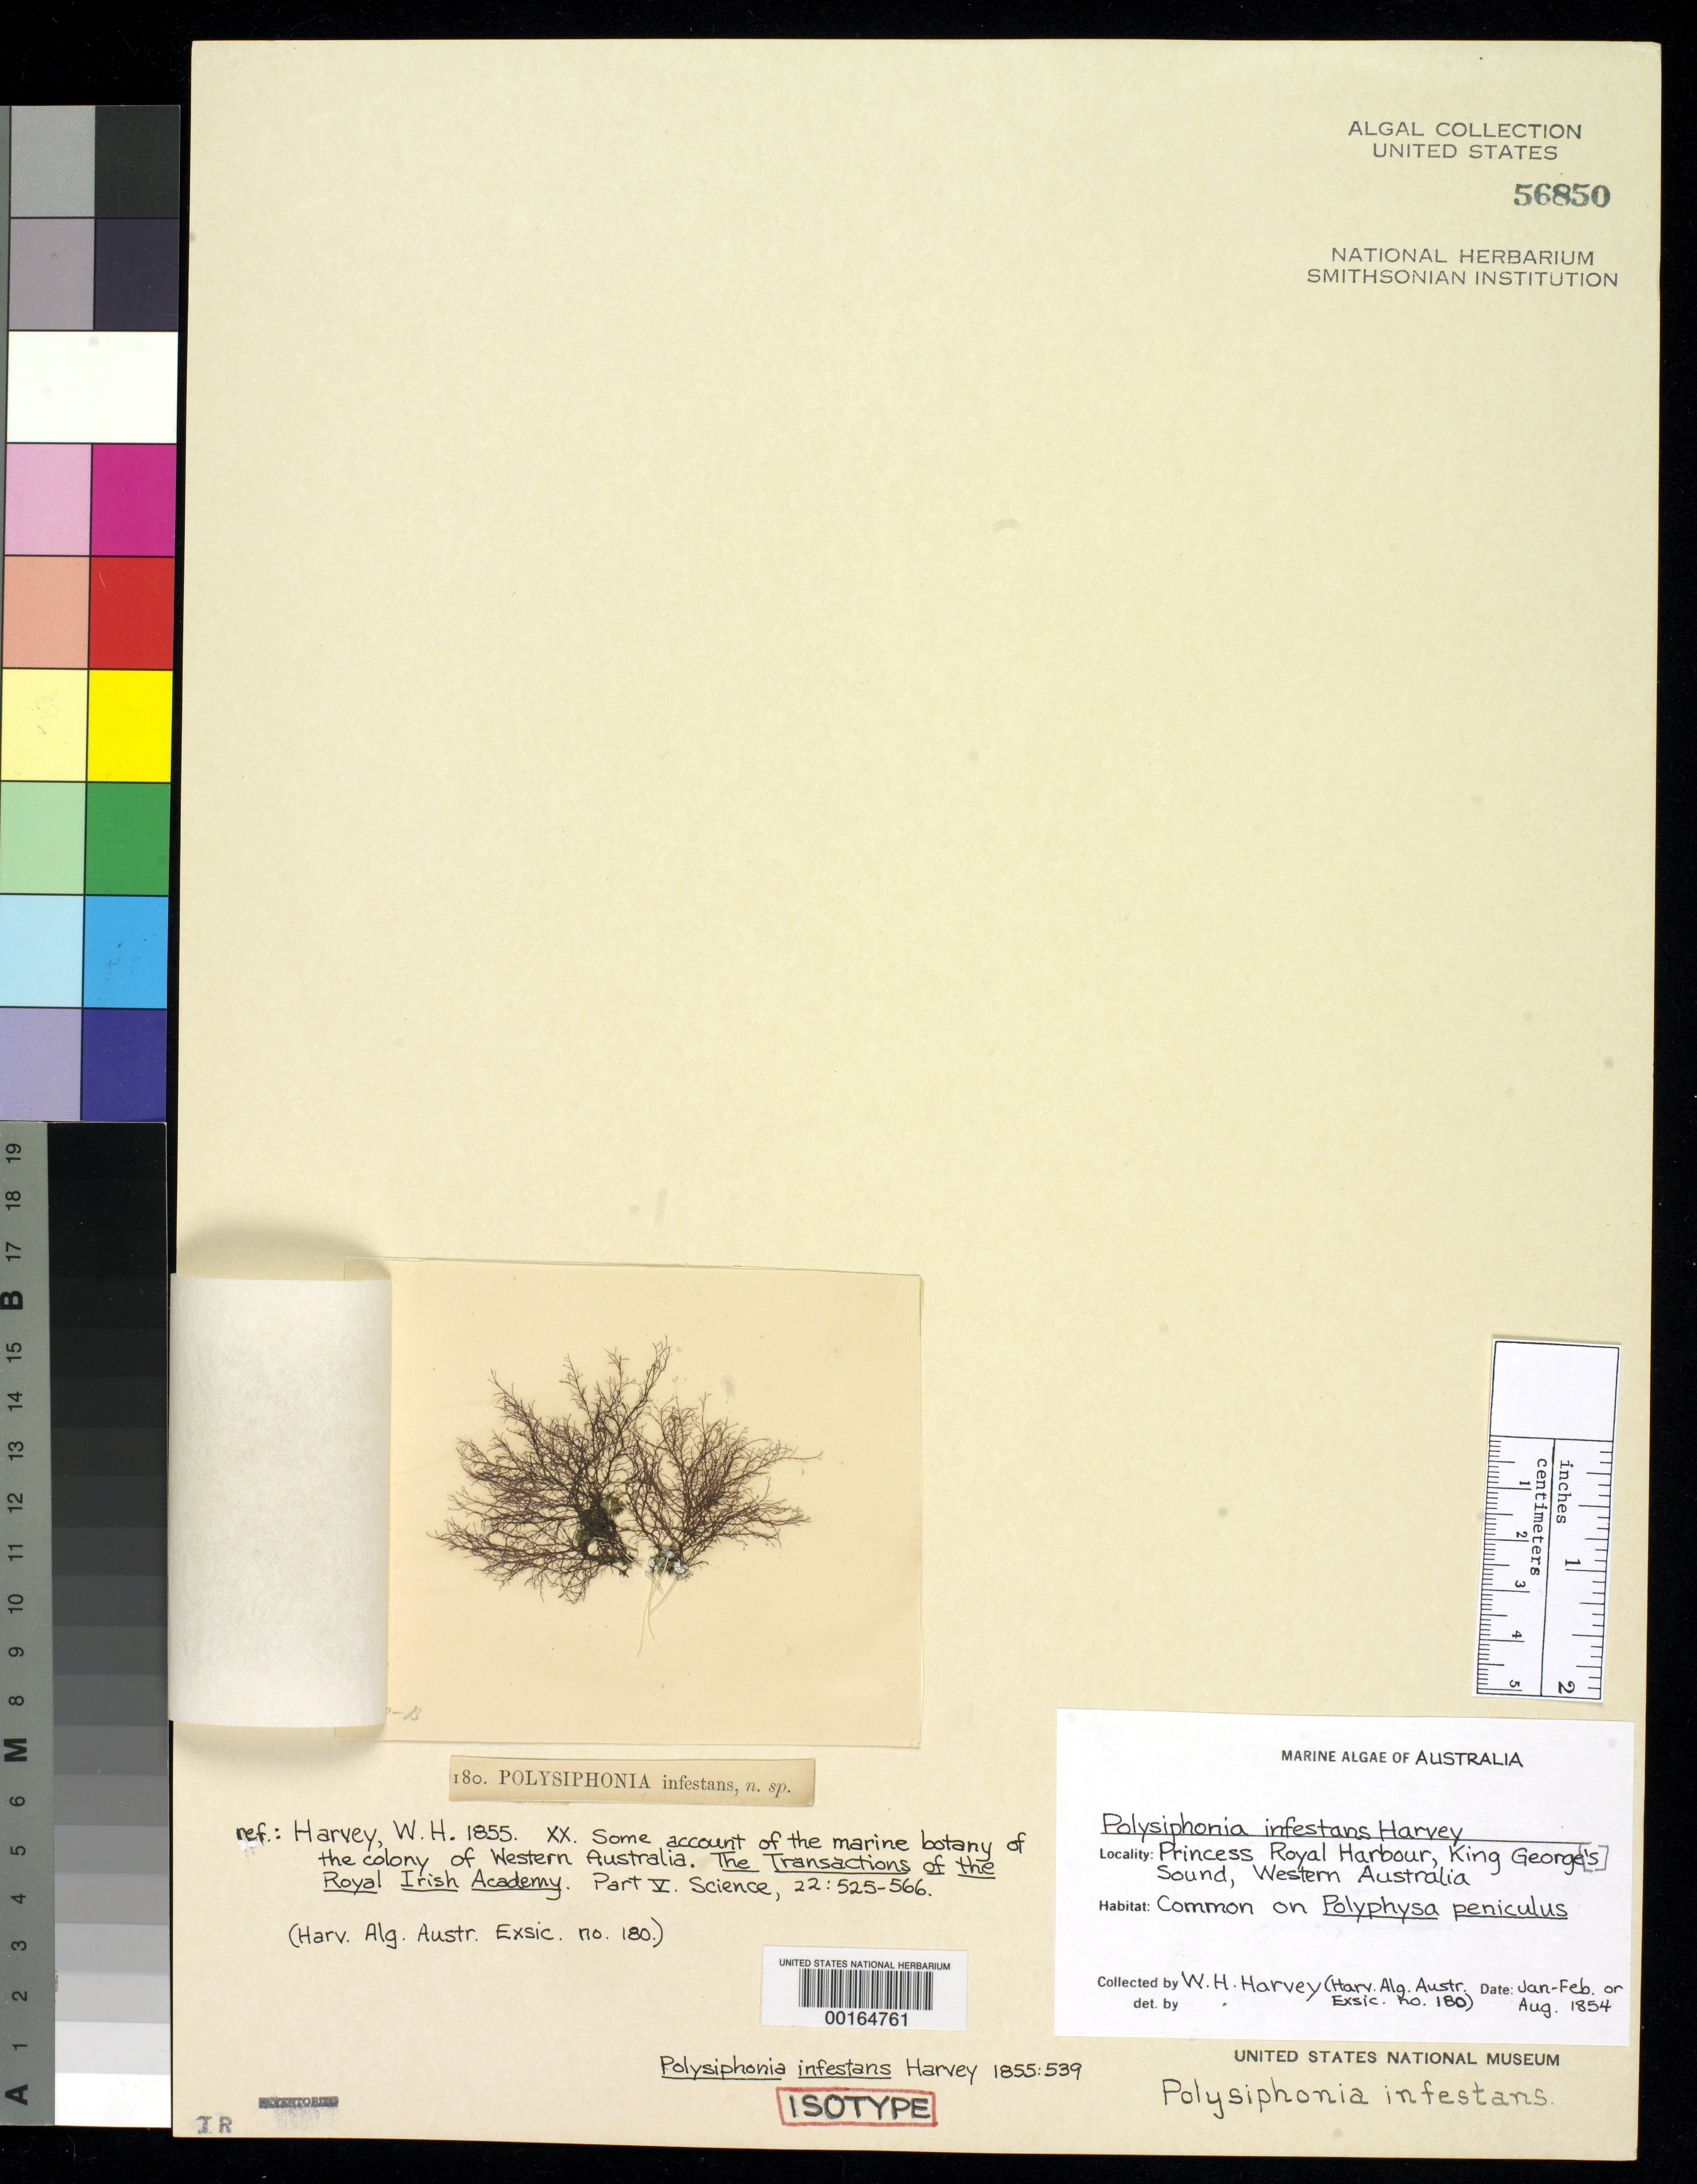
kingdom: Plantae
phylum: Rhodophyta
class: Florideophyceae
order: Ceramiales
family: Rhodomelaceae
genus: Polysiphonia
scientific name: Polysiphonia infestans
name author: Harv.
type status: Isotype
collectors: W. Harvey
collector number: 180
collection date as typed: Jan 1854 or -- Aug 1854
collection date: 1854-01 or 1854-08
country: Australia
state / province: Western Australia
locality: Princess Royal Harbor, King George Sound.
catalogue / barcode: US 56850